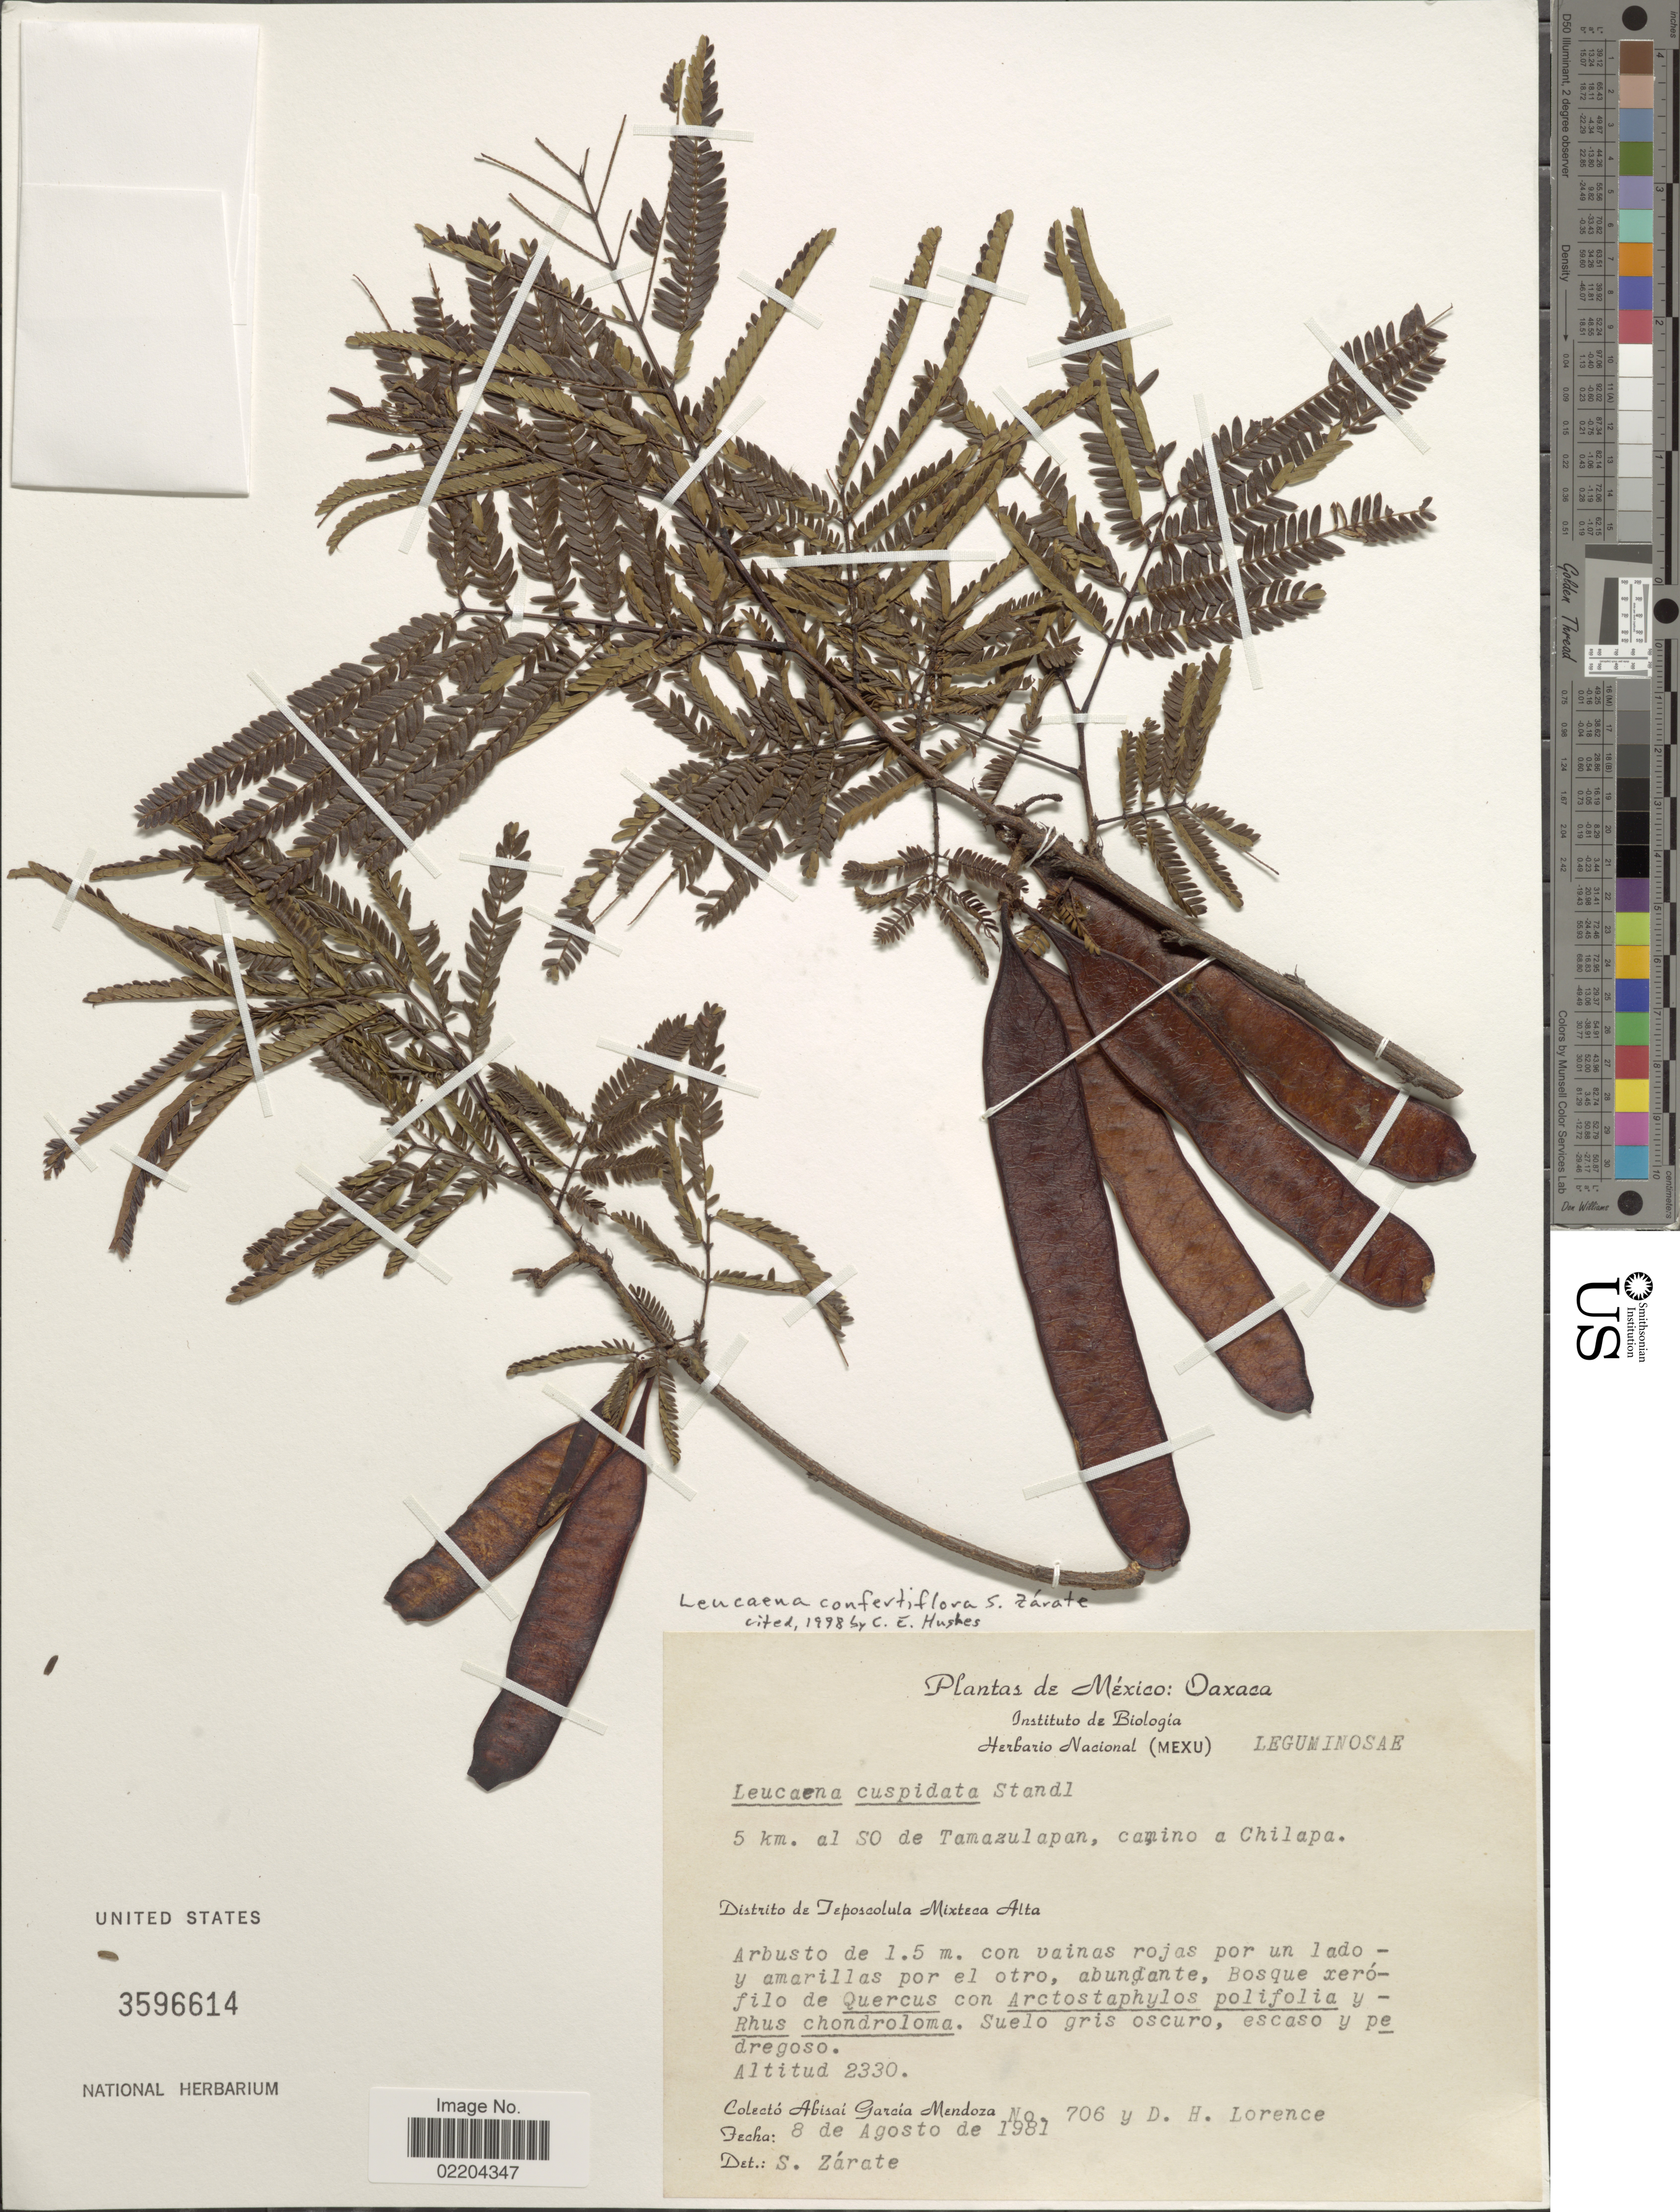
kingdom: Plantae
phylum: Tracheophyta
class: Magnoliopsida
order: Fabales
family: Fabaceae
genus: Leucaena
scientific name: Leucaena confertiflora var. confertiflora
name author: Zaráte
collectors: A. García-Mendoza & D. Lorence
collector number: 706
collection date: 1981-08-08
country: Mexico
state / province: Oaxaca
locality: Oaxaca, 5 km. al So de Tamazulapan, camino a Chilapa.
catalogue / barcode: US 3596614